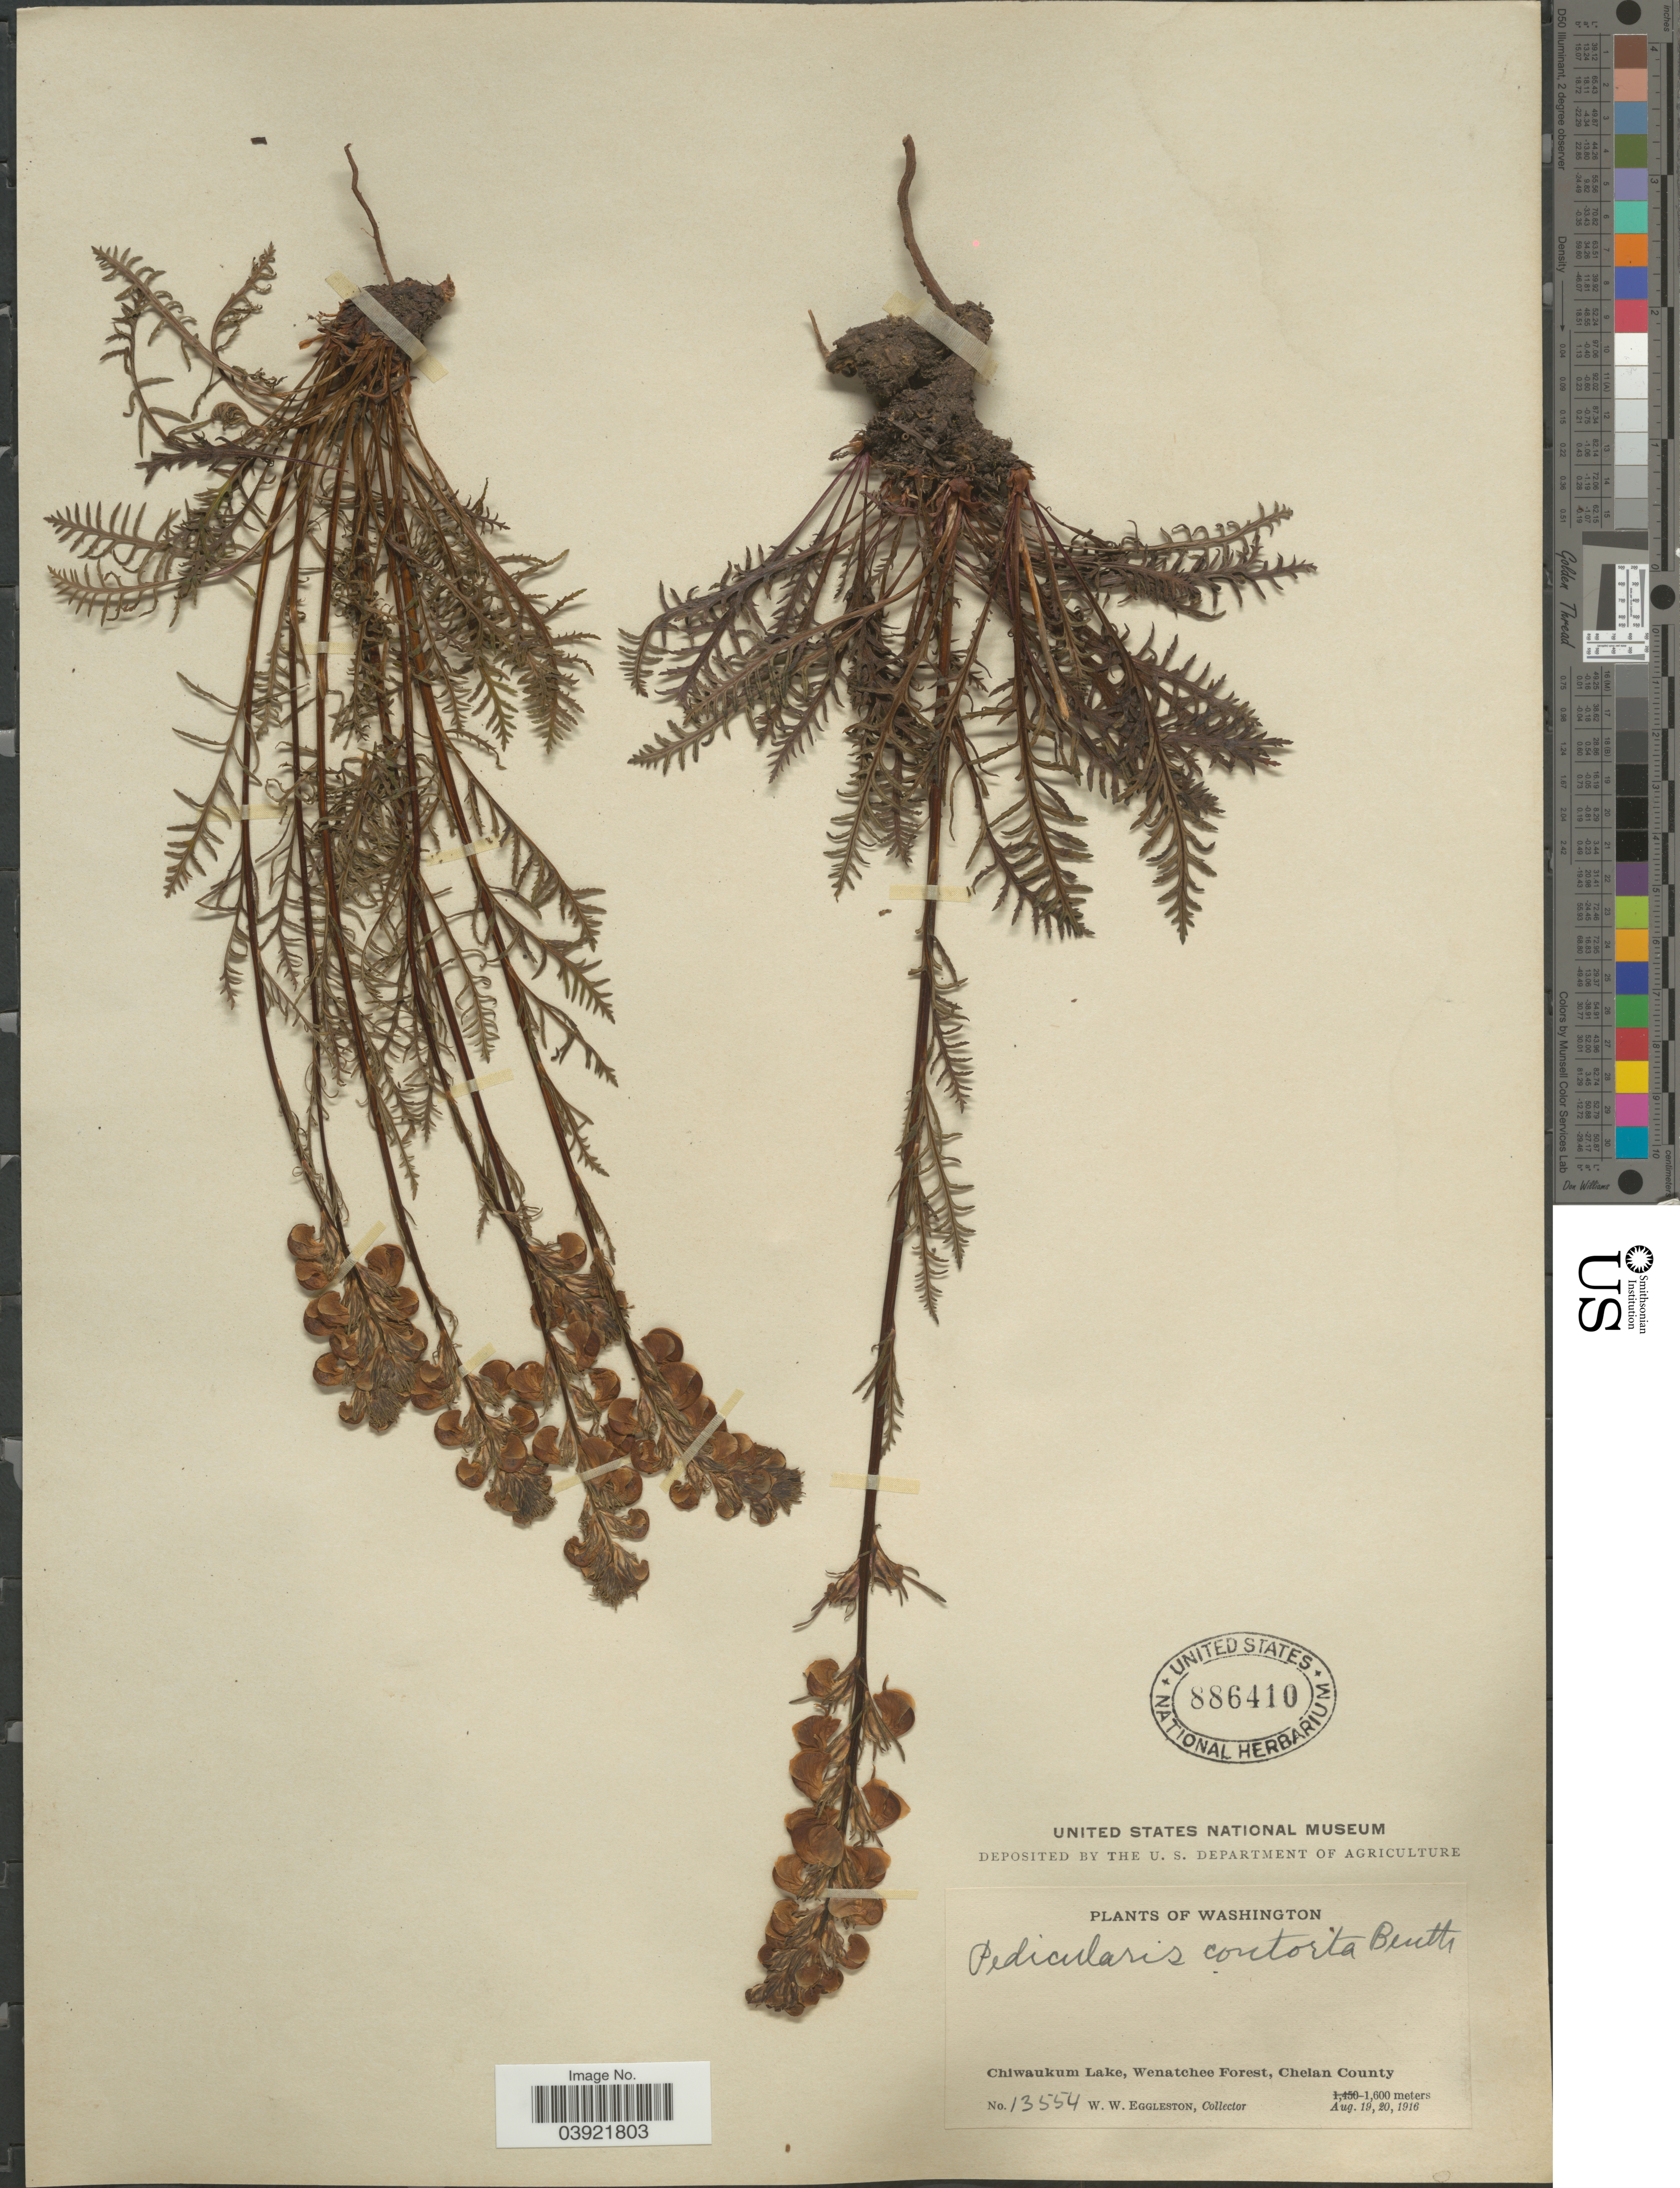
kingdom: Plantae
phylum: Tracheophyta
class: Magnoliopsida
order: Lamiales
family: Orobanchaceae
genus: Pedicularis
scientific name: Pedicularis contorta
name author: Benth.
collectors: W. W. Eggleston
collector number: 13554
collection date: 1916-08-19/1916-08-20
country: United States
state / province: Washington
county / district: Chelan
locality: Chiwaukum Lake, Wenatchee Forest, Chelan County.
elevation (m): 1600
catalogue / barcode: US 886410